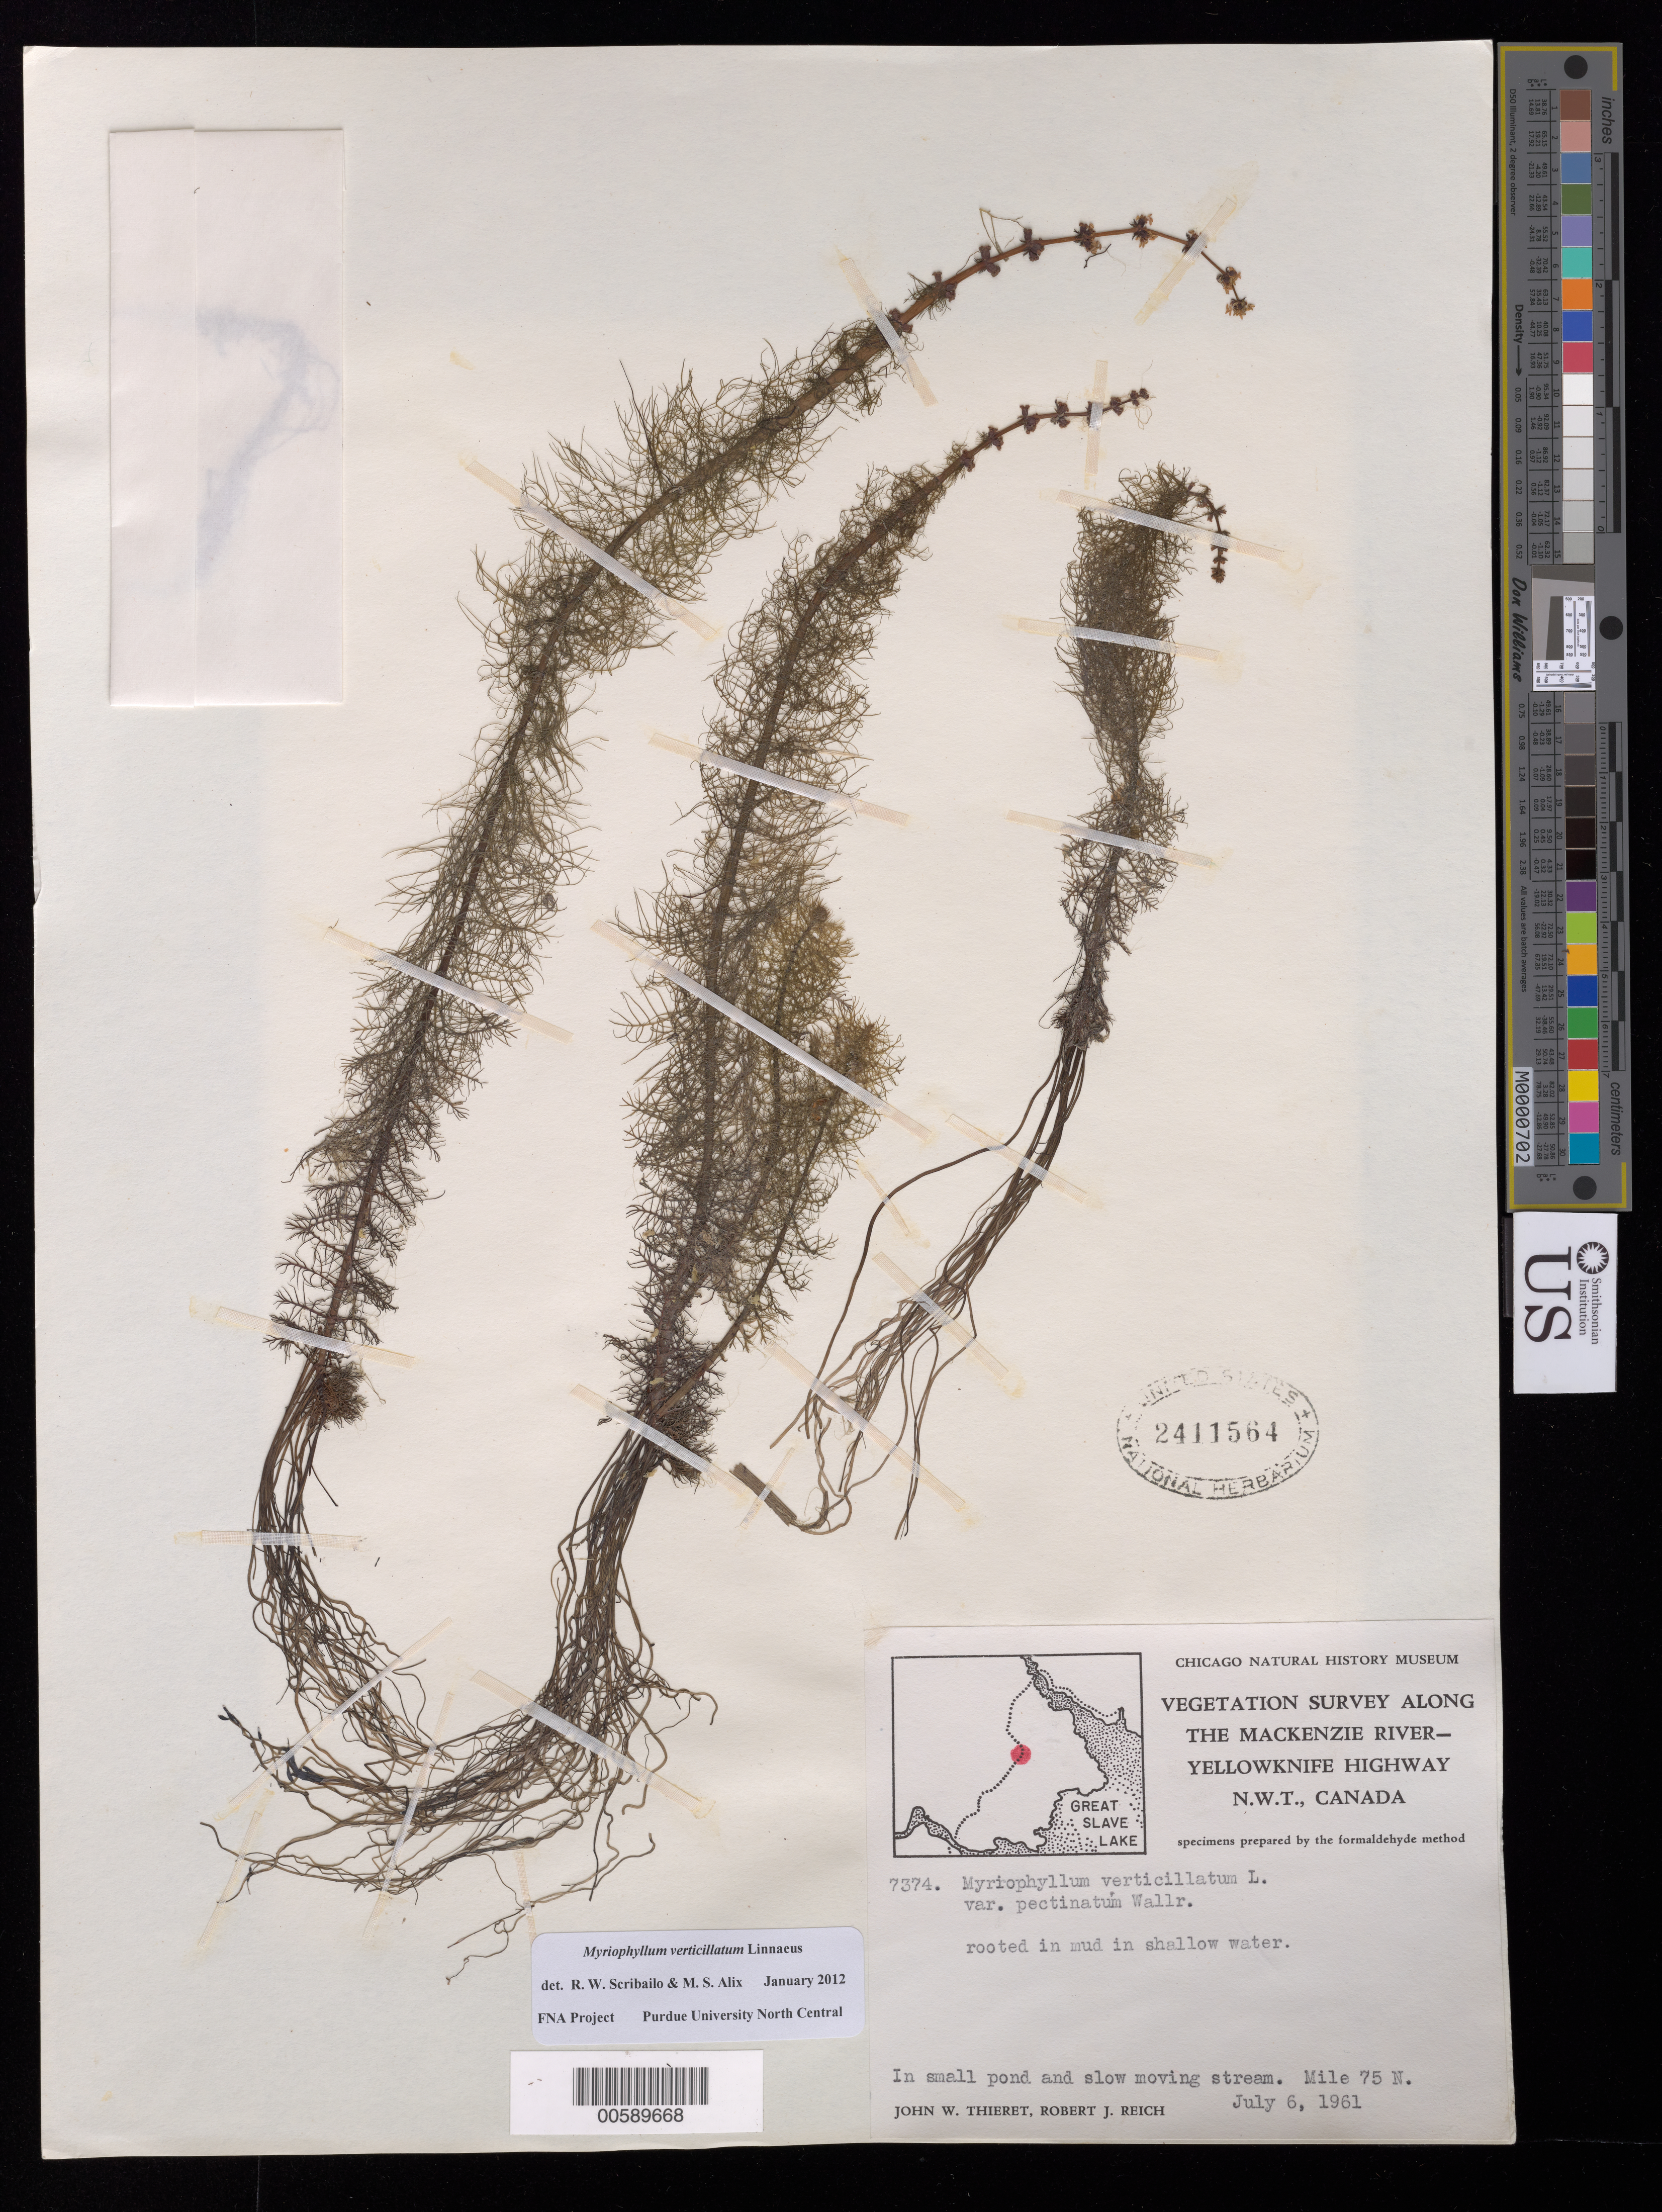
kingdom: Plantae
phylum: Tracheophyta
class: Magnoliopsida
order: Saxifragales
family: Haloragaceae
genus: Myriophyllum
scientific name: Myriophyllum verticillatum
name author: L.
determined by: Scribailo, R. W.; Alix, M. S.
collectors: J. W. Thieret & R. Reich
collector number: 7374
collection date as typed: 06 Jul 1961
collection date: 1961-07-06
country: Canada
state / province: Northwest Territories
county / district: Mackenzie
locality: Mackenzie River, Yellowknife Highway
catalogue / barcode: US 2411564